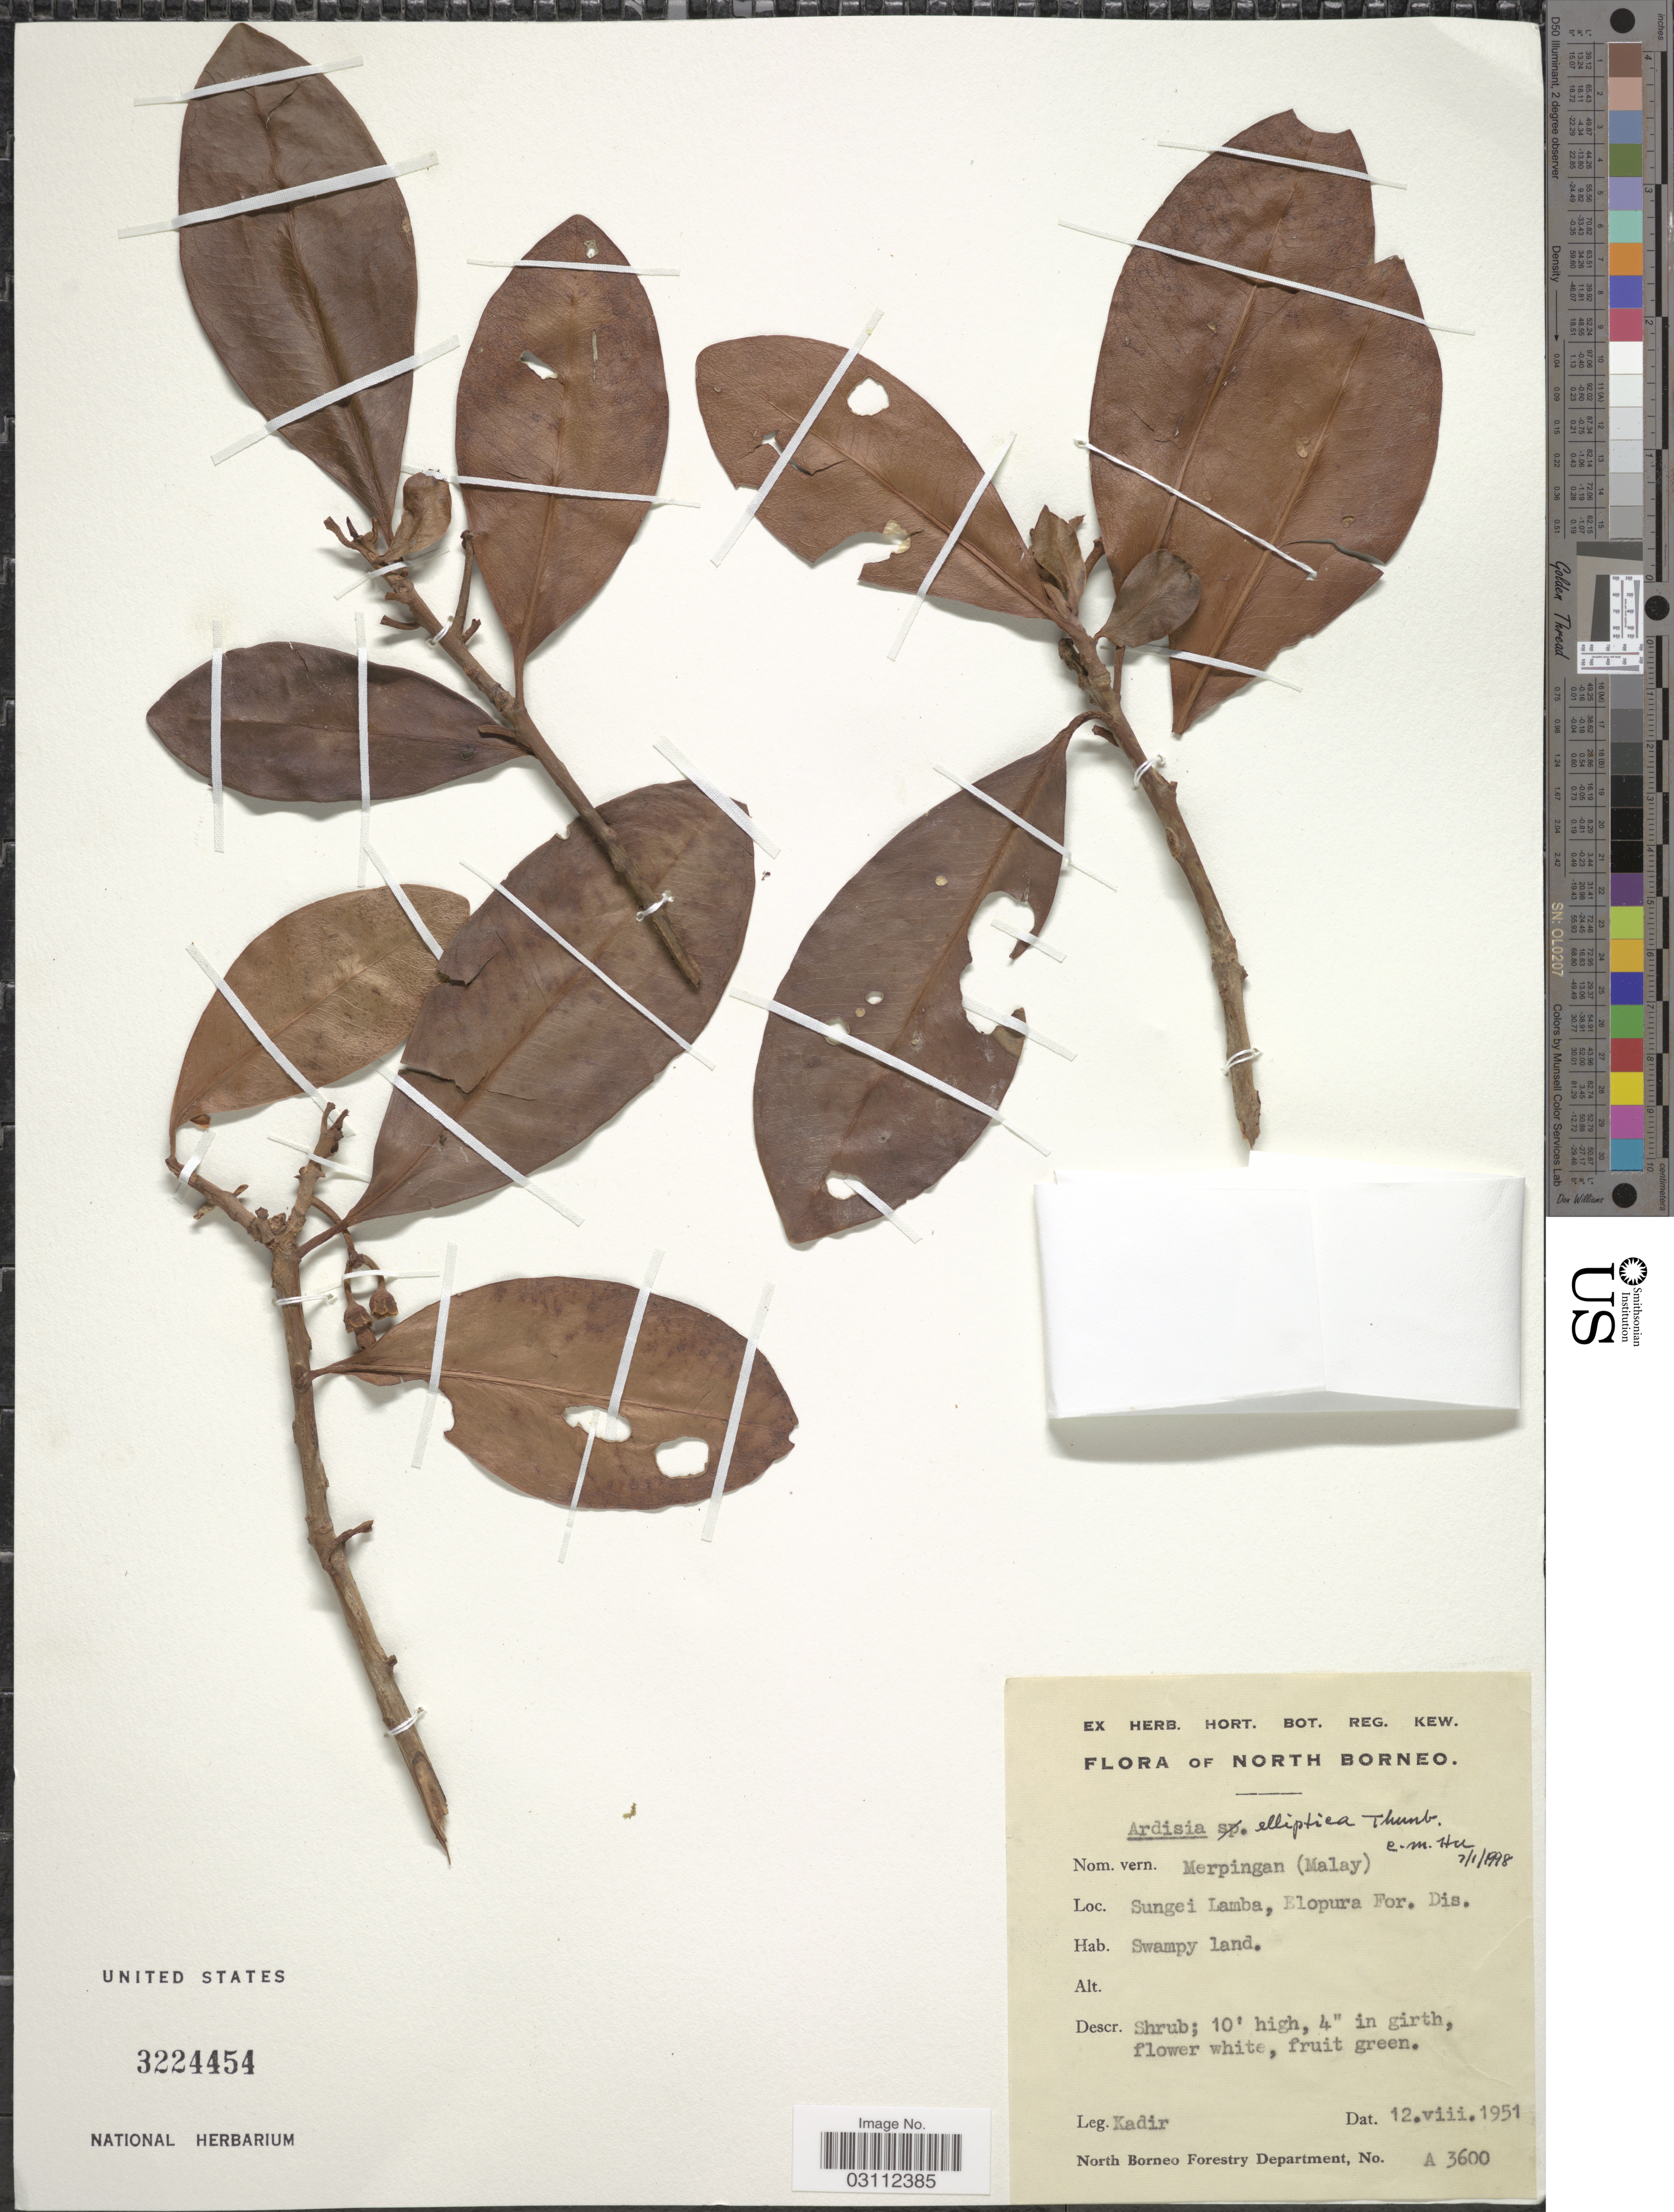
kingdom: Plantae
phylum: Tracheophyta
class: Magnoliopsida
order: Ericales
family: Primulaceae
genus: Ardisia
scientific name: Ardisia elliptica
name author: Thunb.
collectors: -. Kadir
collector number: A3600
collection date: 1951-08-12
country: Malaysia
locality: North Borneo. Sungei Lamba, Elopura For. Dis.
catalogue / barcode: US 3224454